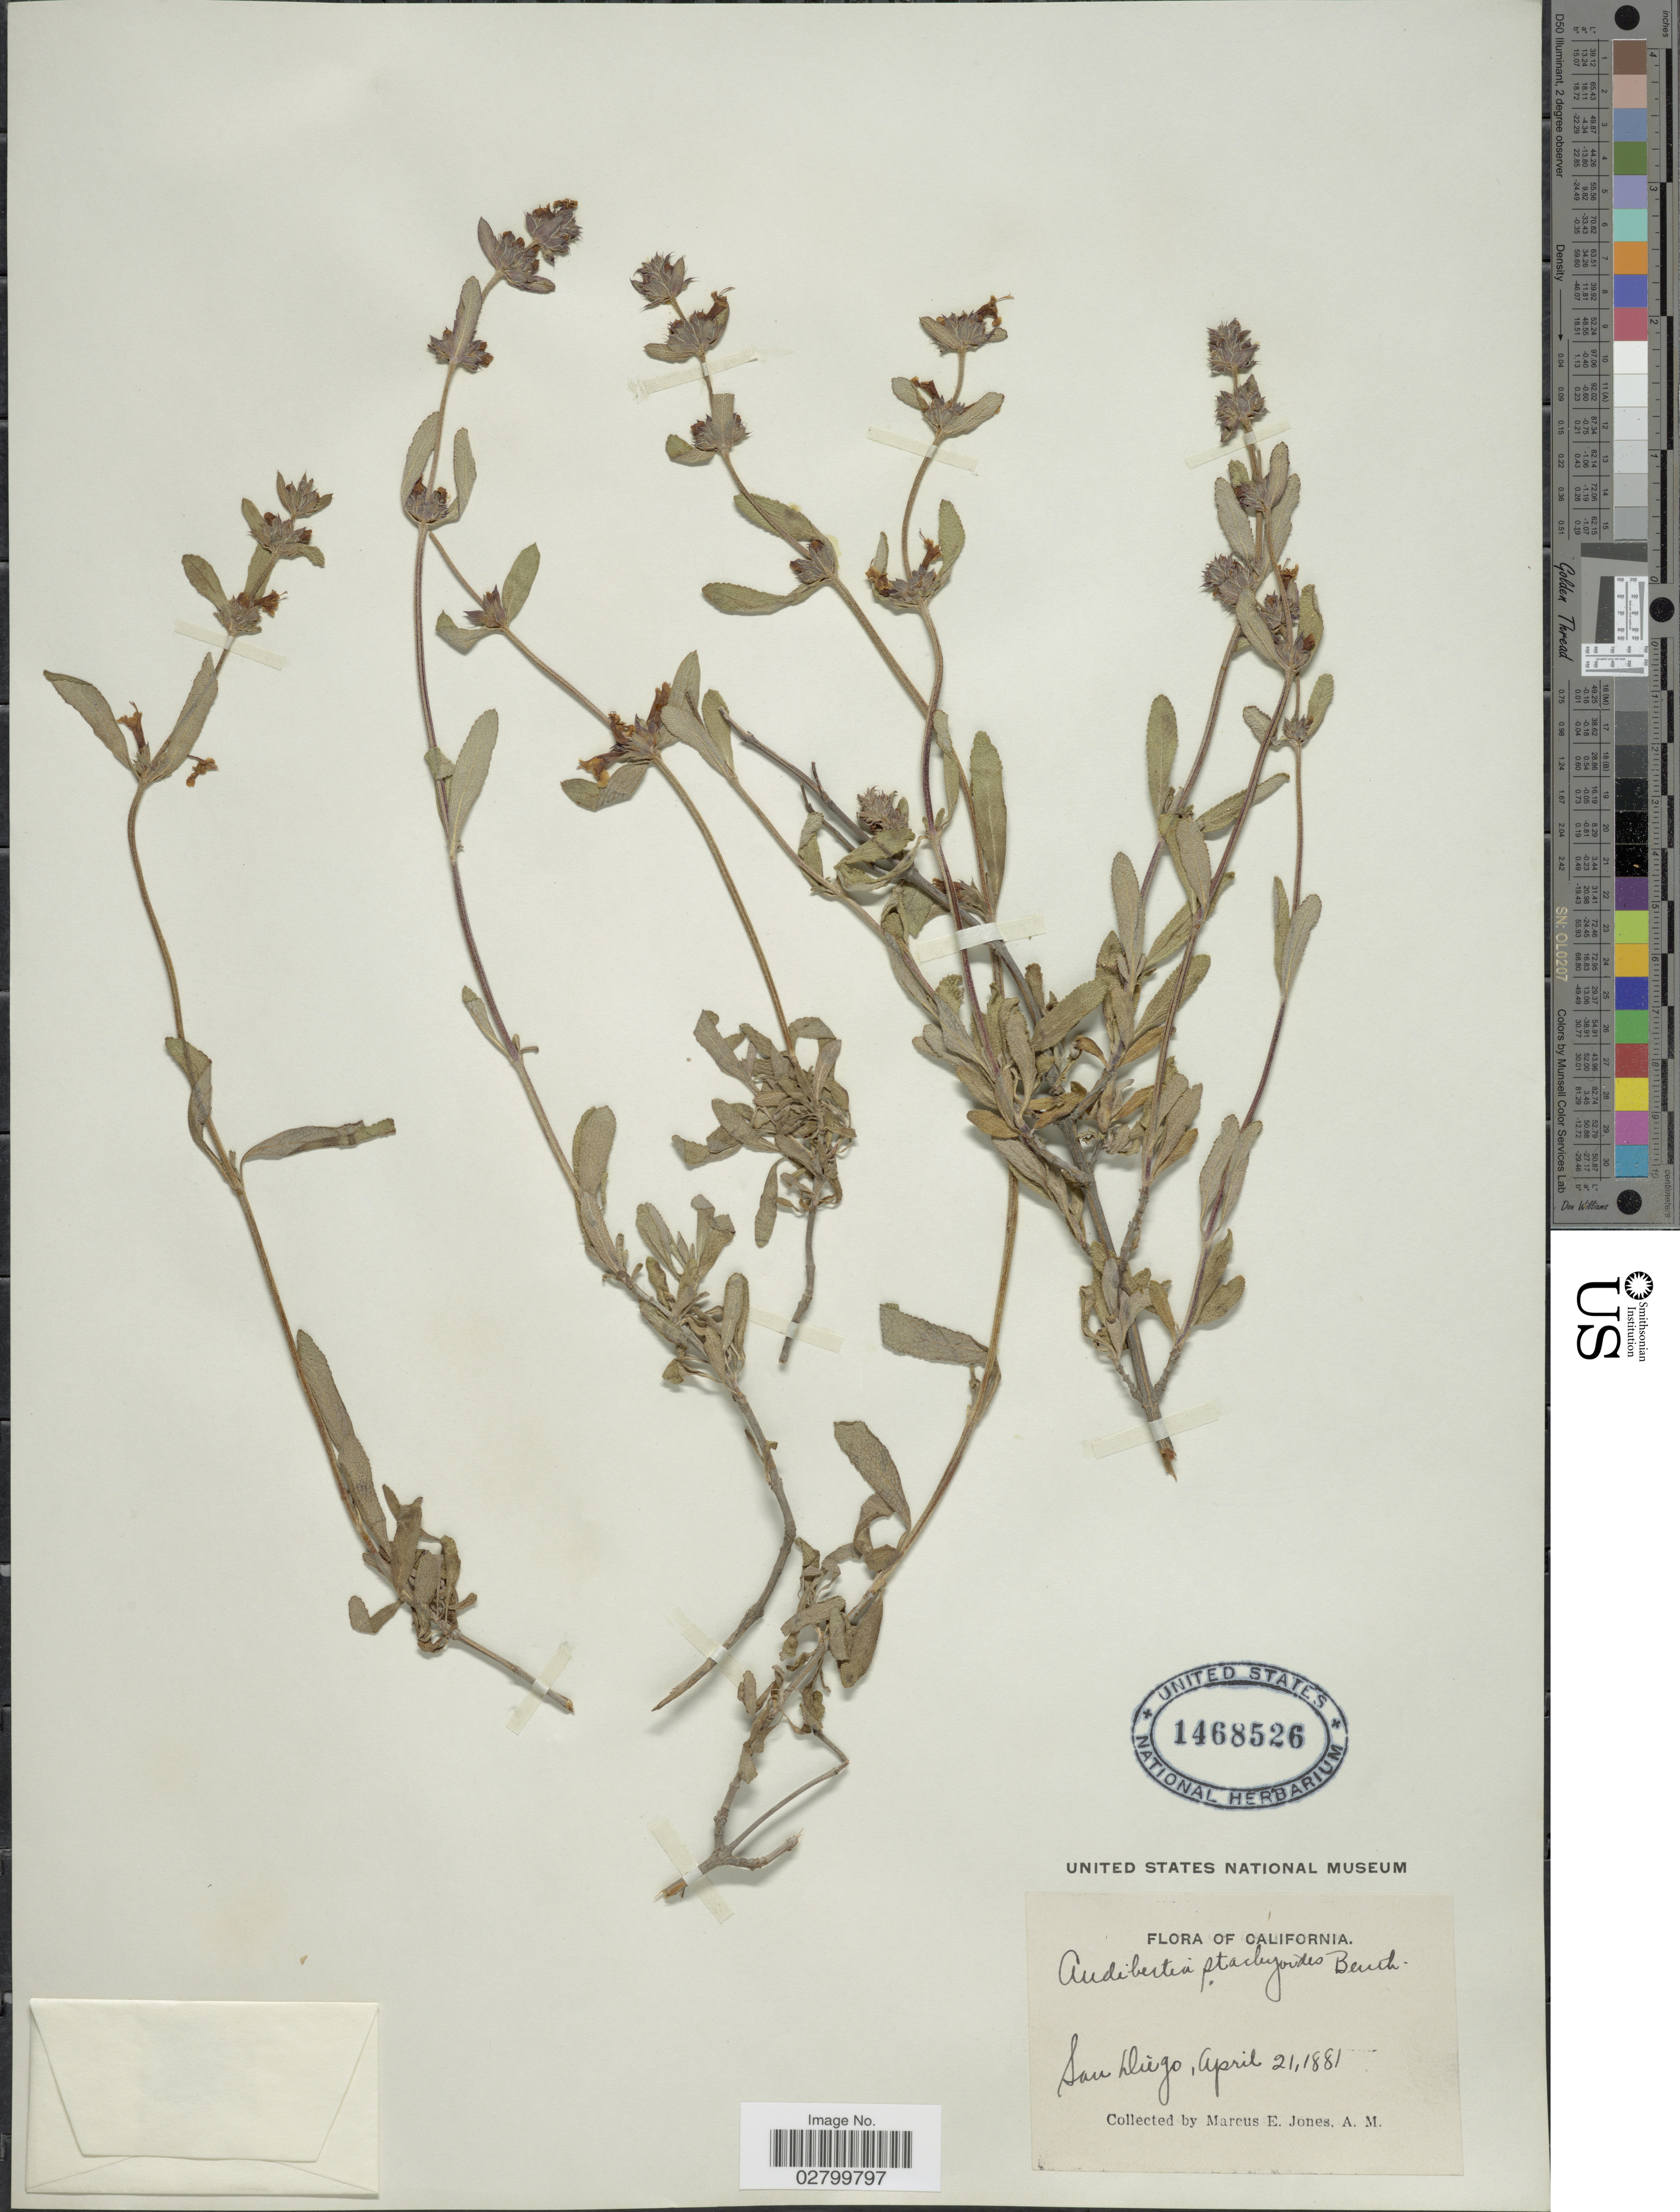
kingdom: Plantae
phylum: Tracheophyta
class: Magnoliopsida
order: Lamiales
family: Lamiaceae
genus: Salvia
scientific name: Salvia mellifera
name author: Greene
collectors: M. E. Jones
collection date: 1881-04-21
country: United States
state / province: California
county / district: San Diego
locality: San Diego.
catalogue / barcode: US 1468526